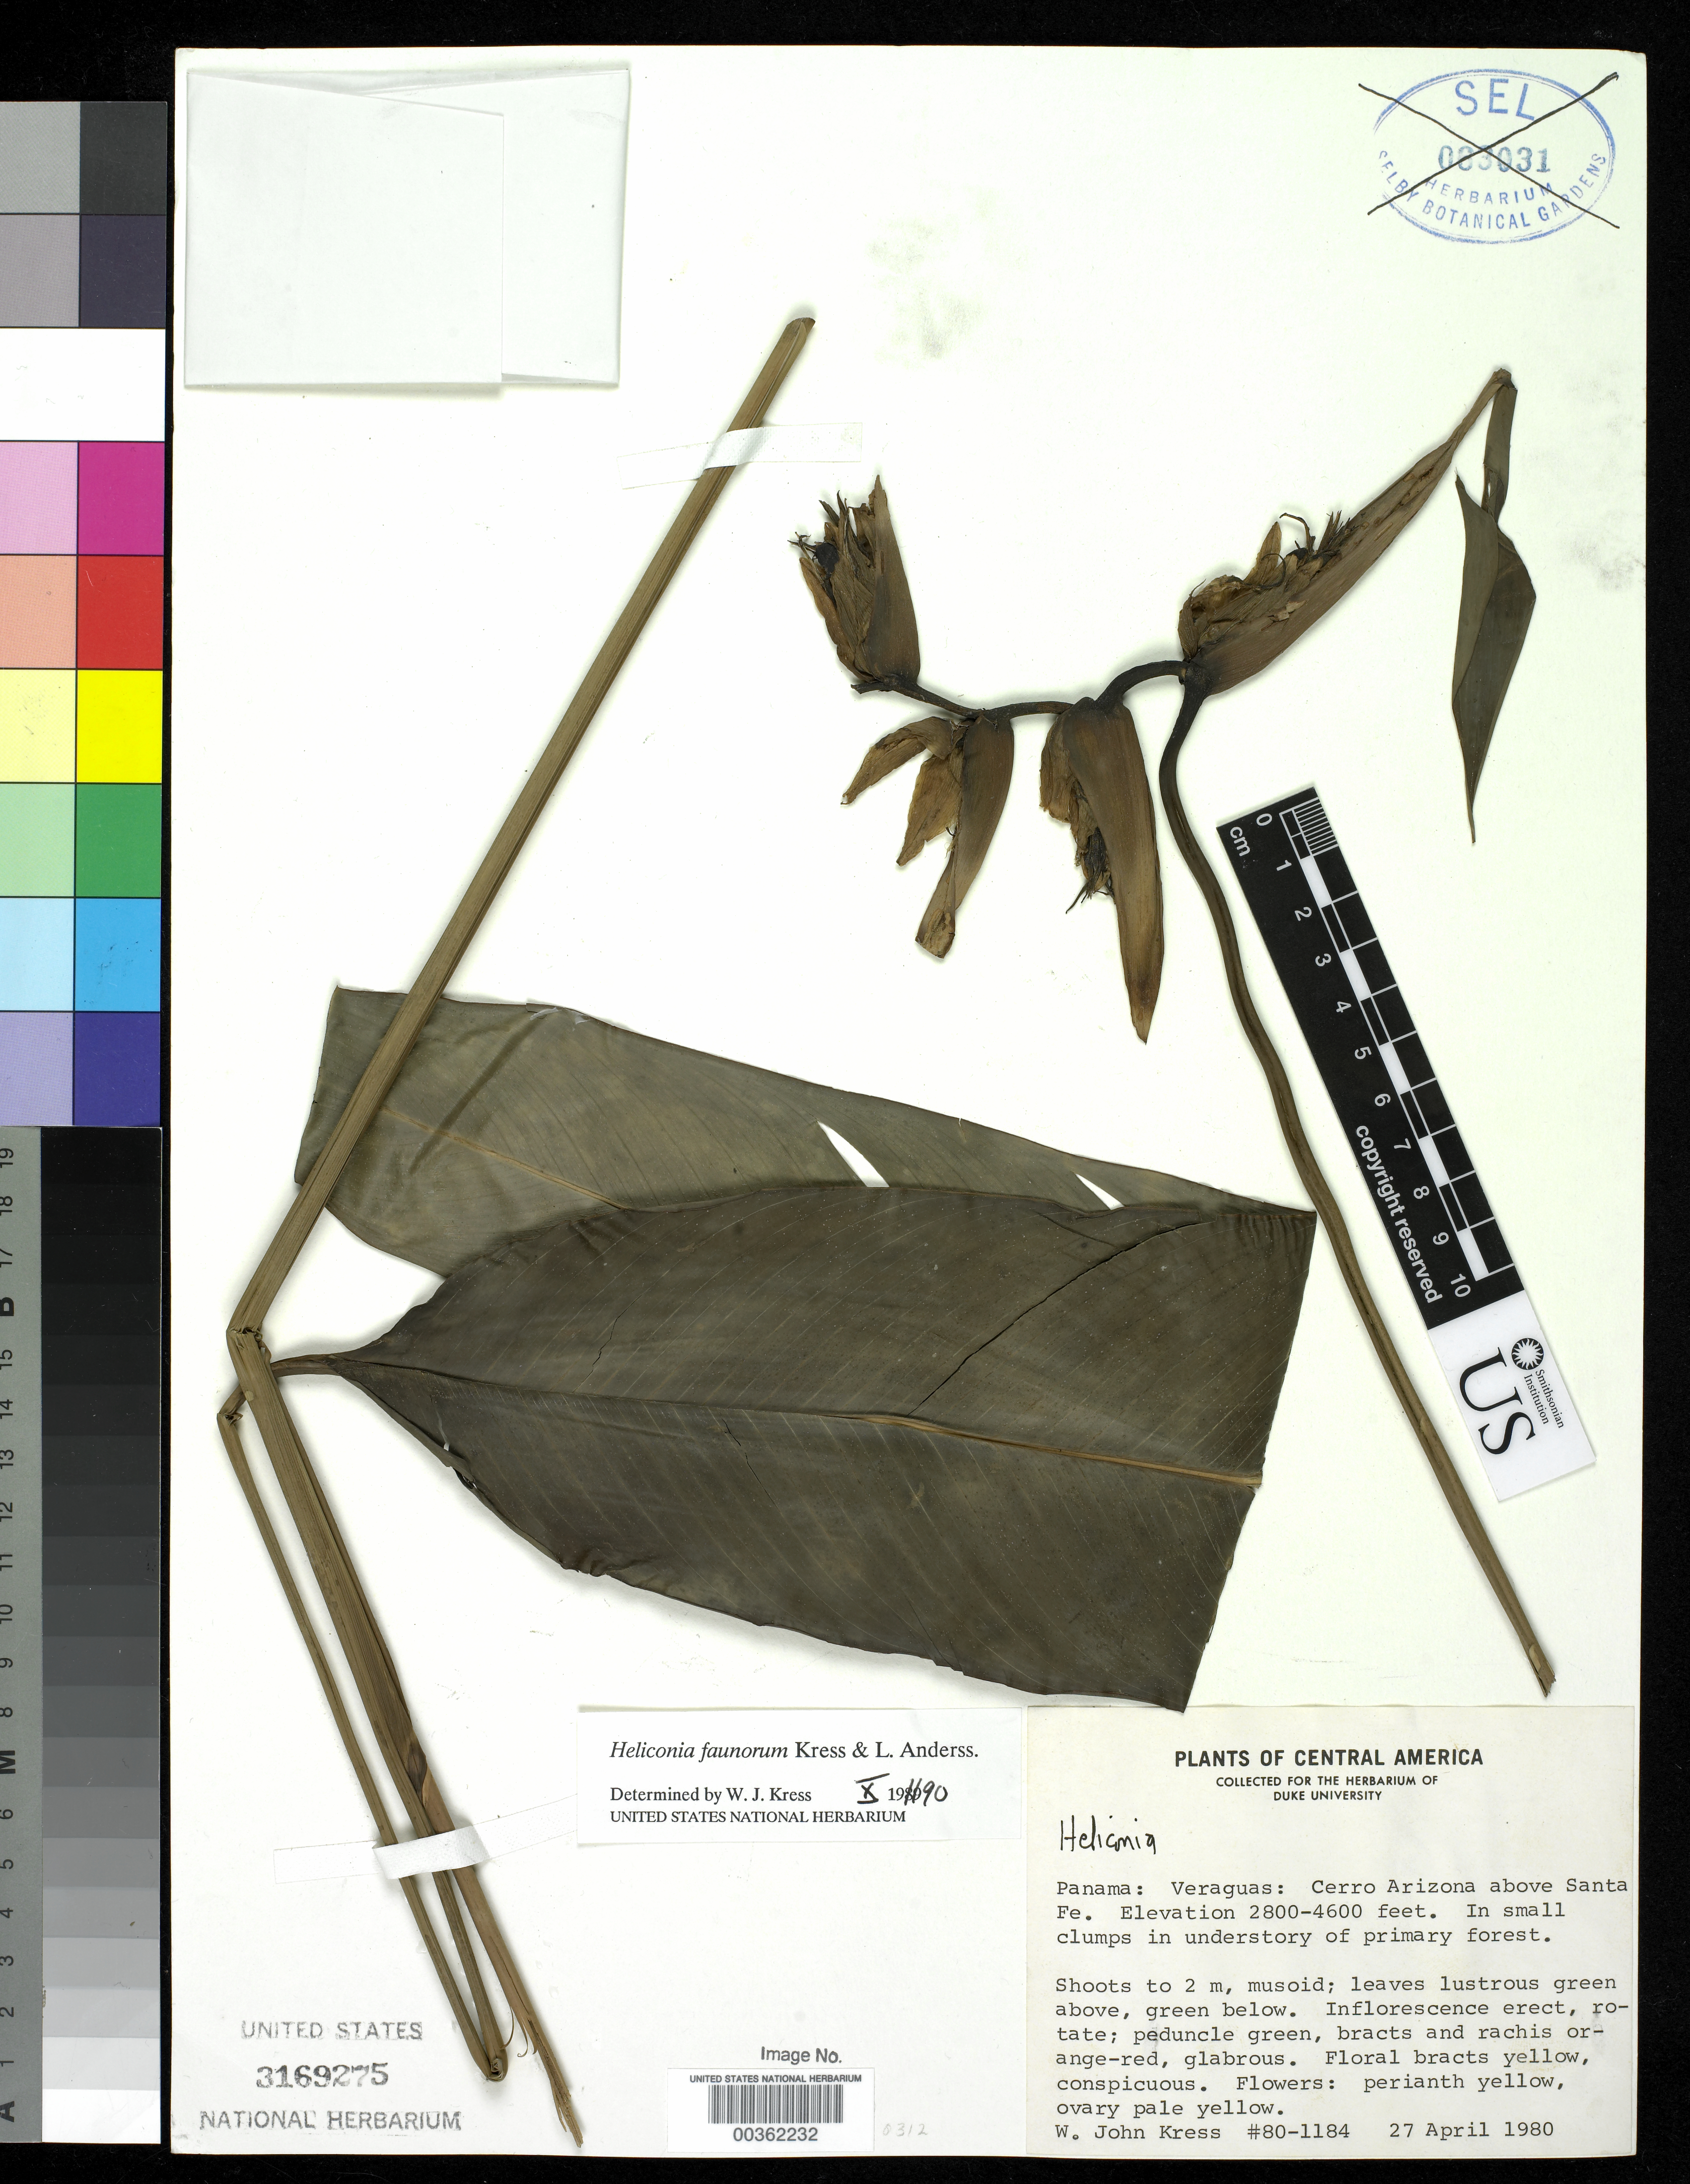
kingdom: Plantae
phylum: Tracheophyta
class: Liliopsida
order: Zingiberales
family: Heliconiaceae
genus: Heliconia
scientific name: Heliconia faunorum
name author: W.J. Kress & L. Andersson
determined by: Kress, W. J., (US), Smithsonian Institution - National Museum of Natural History (UNITED STATES)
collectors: W. J. Kress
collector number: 80-1184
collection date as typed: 27 Apr 1980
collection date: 1980-04-27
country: Panama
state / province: Veraguas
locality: Cerro Arizona above Santa Fe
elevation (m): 853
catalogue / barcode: US 3169275